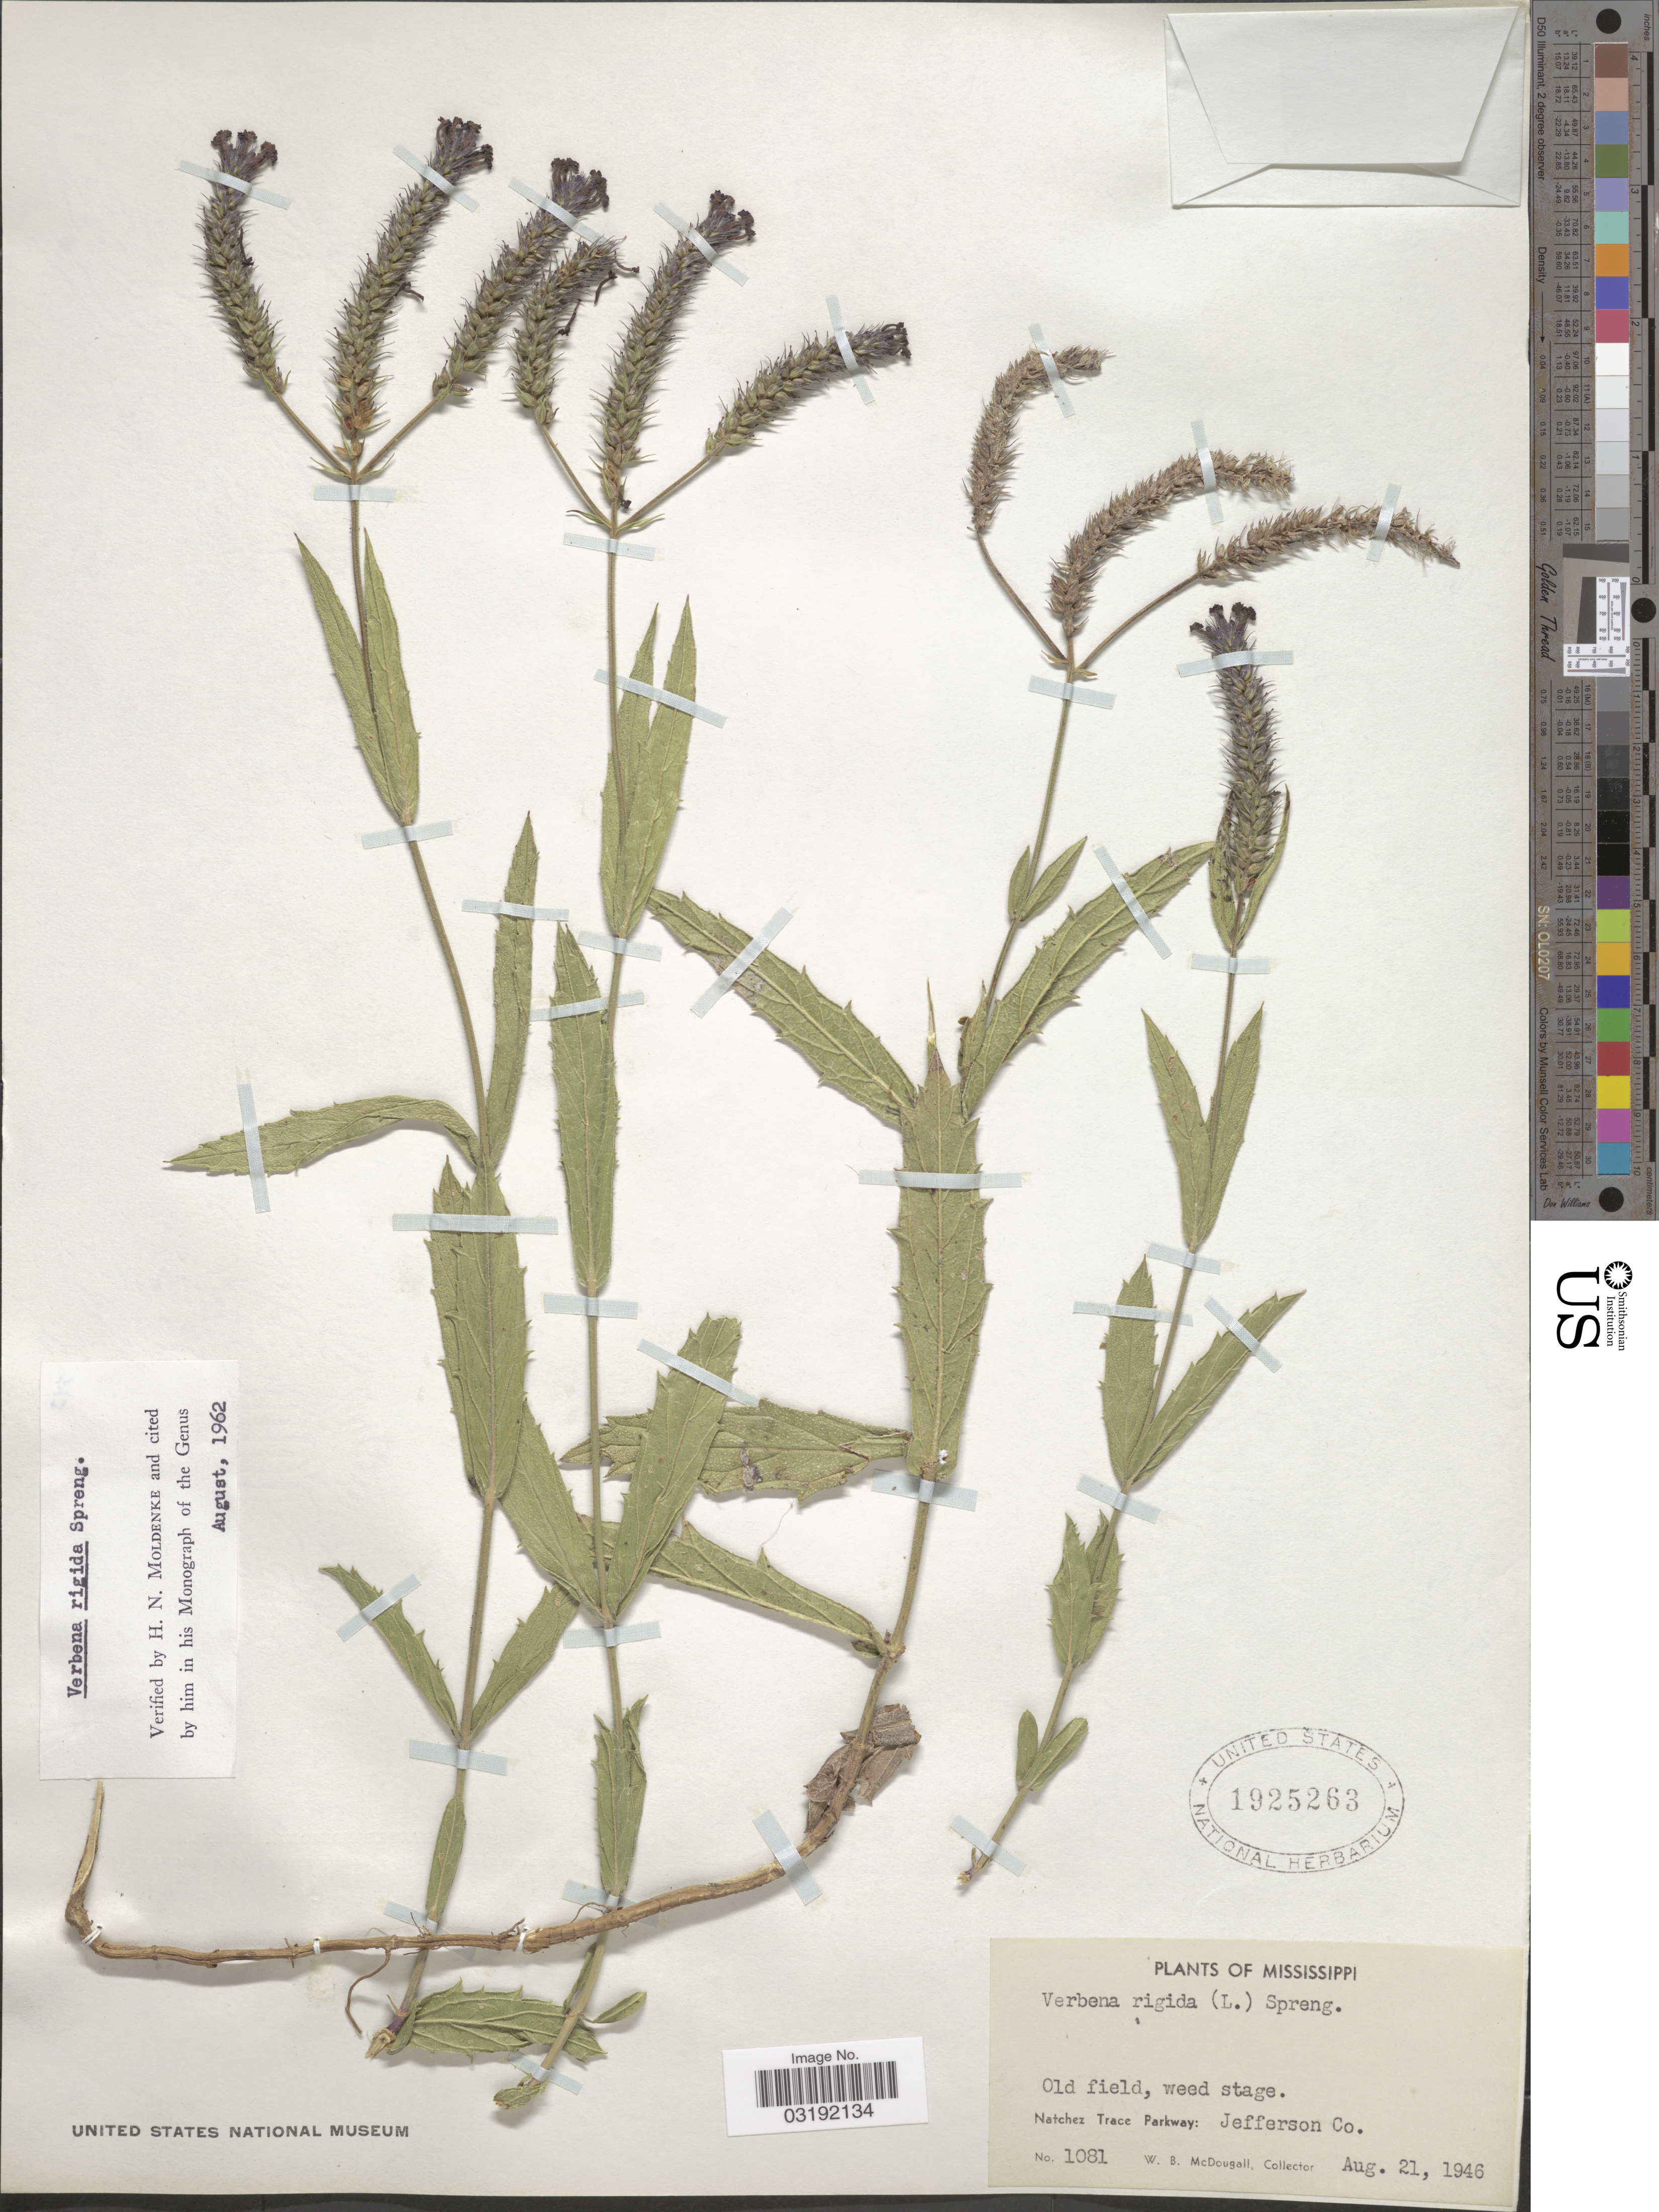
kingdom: Plantae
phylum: Tracheophyta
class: Magnoliopsida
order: Lamiales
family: Verbenaceae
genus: Verbena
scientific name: Verbena rigida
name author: Spreng.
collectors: W. B. McDougall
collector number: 1081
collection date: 1946-08-21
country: United States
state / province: Mississippi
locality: Natchez Trace Parkway: Jefferson Co.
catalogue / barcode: US 1925263